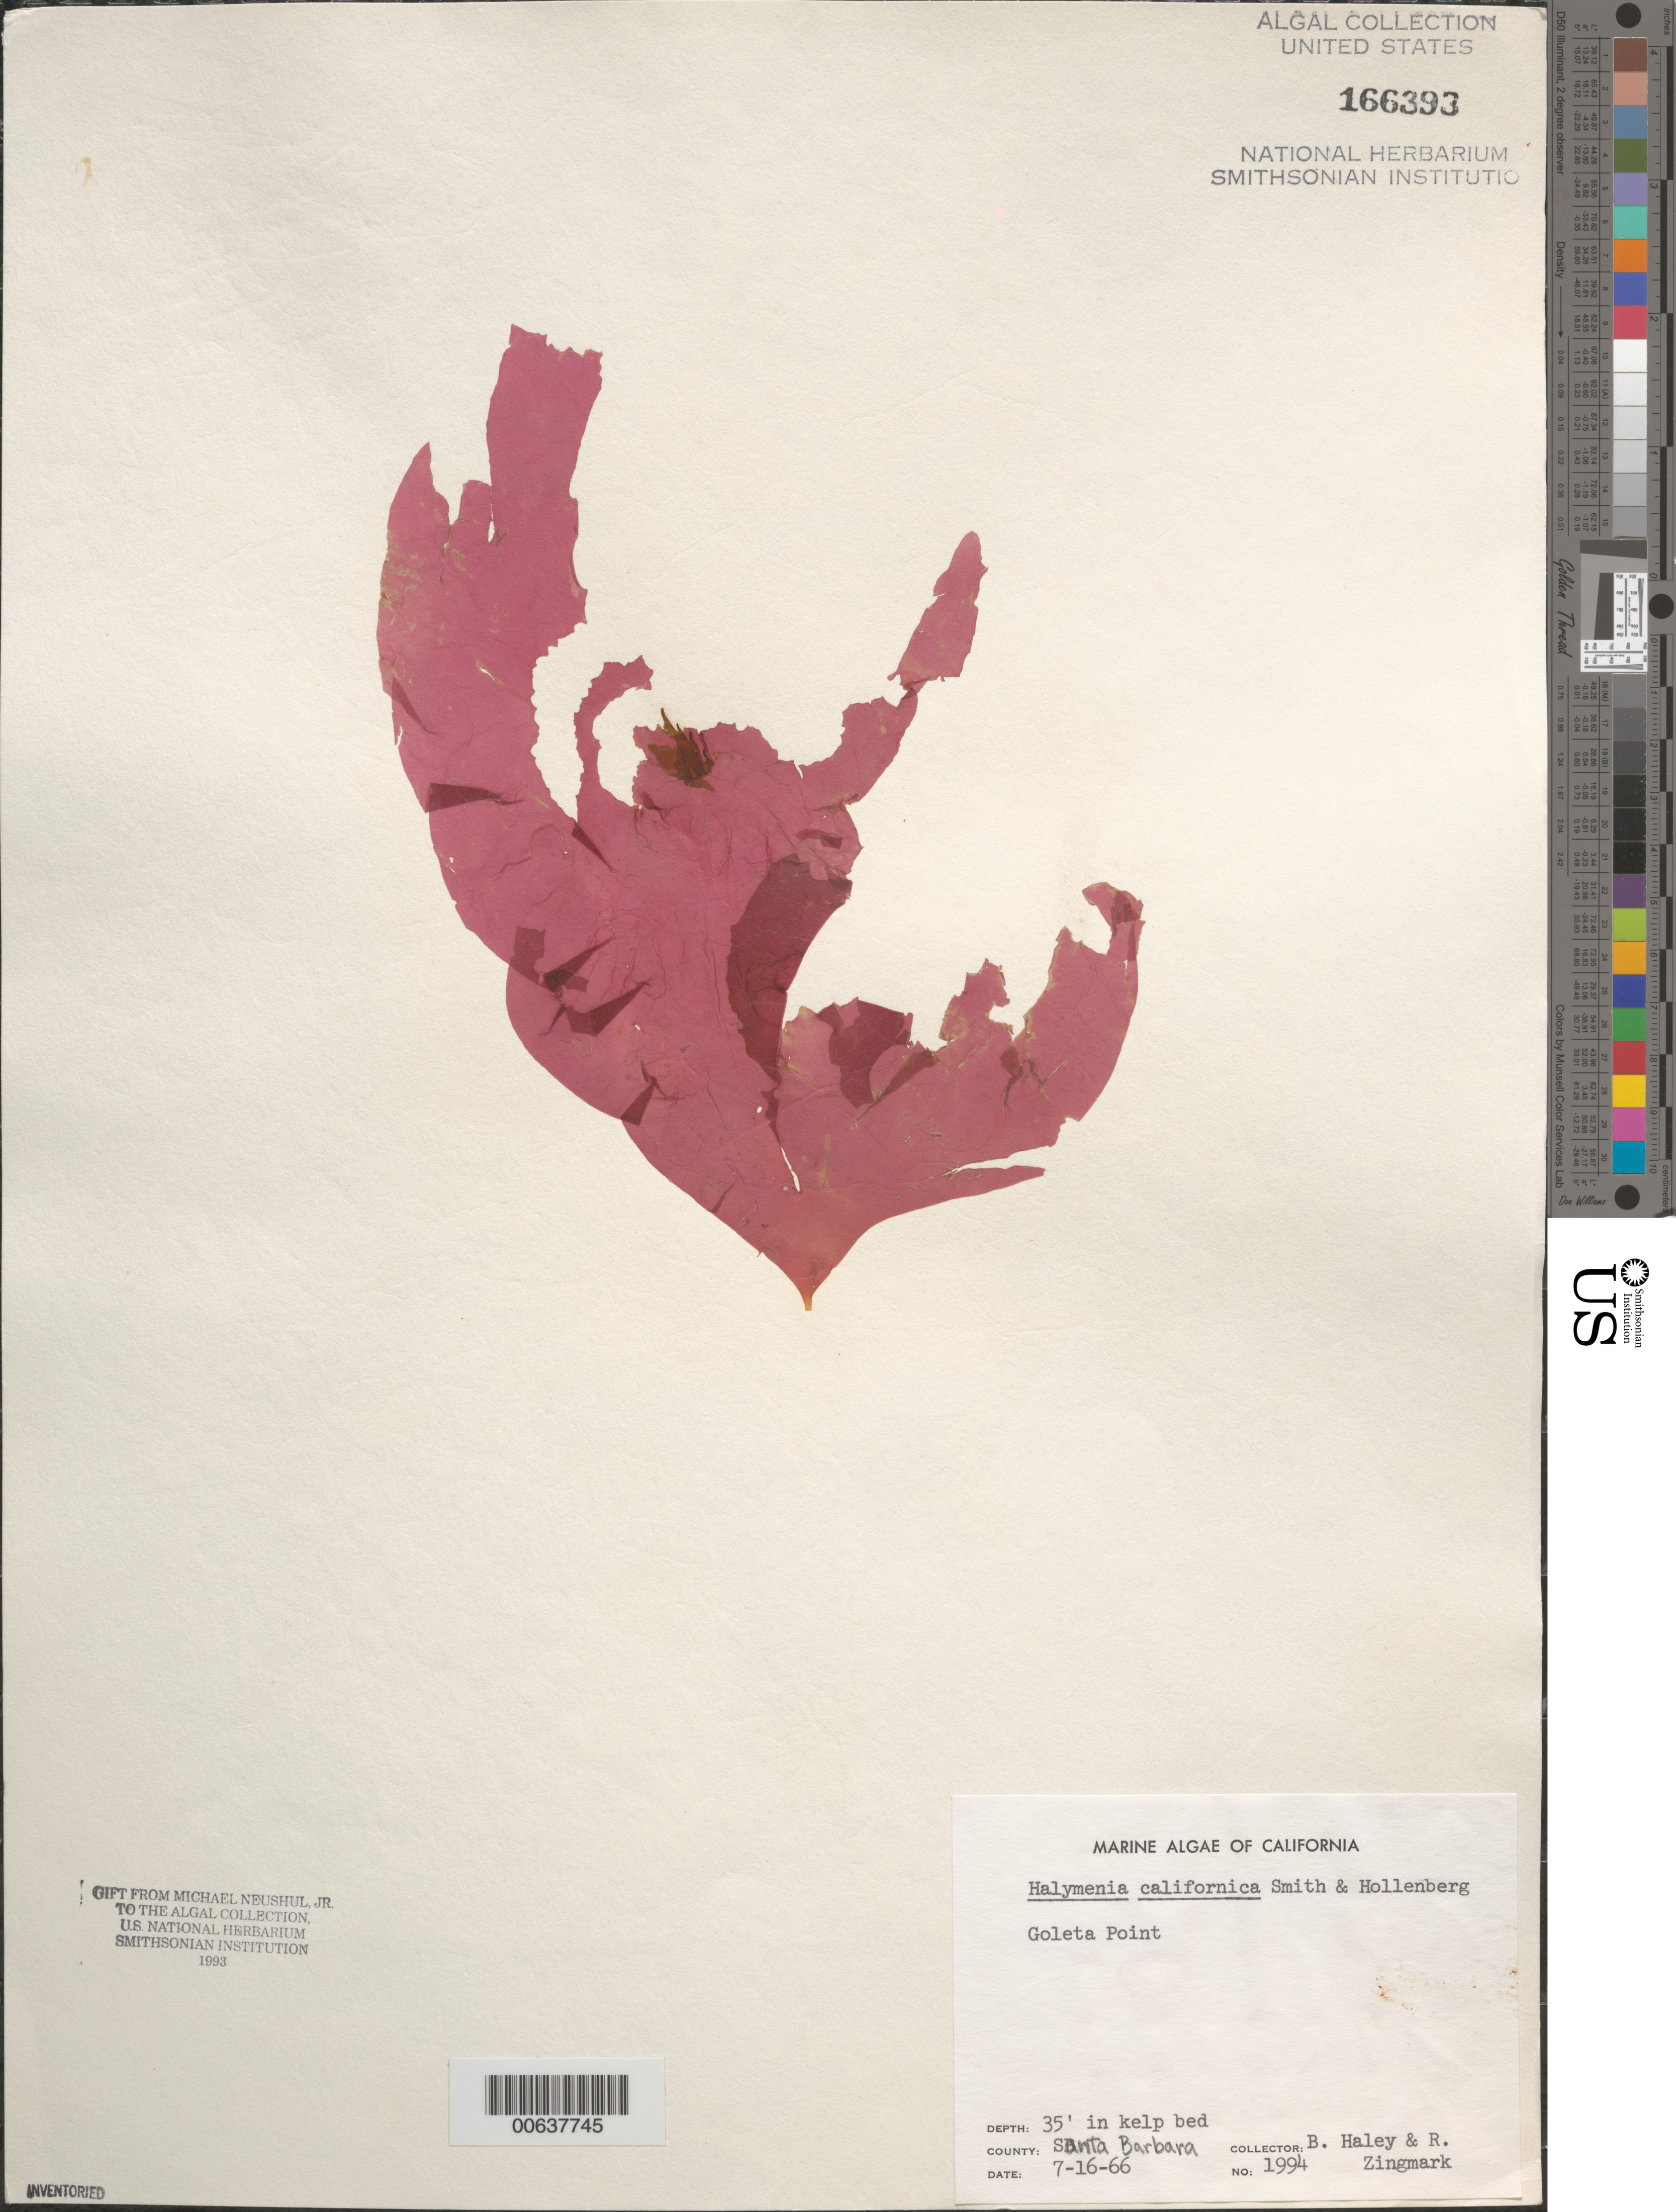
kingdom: Plantae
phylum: Rhodophyta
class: Florideophyceae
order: Halymeniales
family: Halymeniaceae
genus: Halymenia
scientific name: Halymenia californica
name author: G.M. Sm. & Hollenb.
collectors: R. Zingmark & B. Haley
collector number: Neushul 1994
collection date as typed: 16 Jul 1966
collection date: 1966-07-16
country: United States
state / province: California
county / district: Santa Barbara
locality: Goleta Point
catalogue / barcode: US 166393